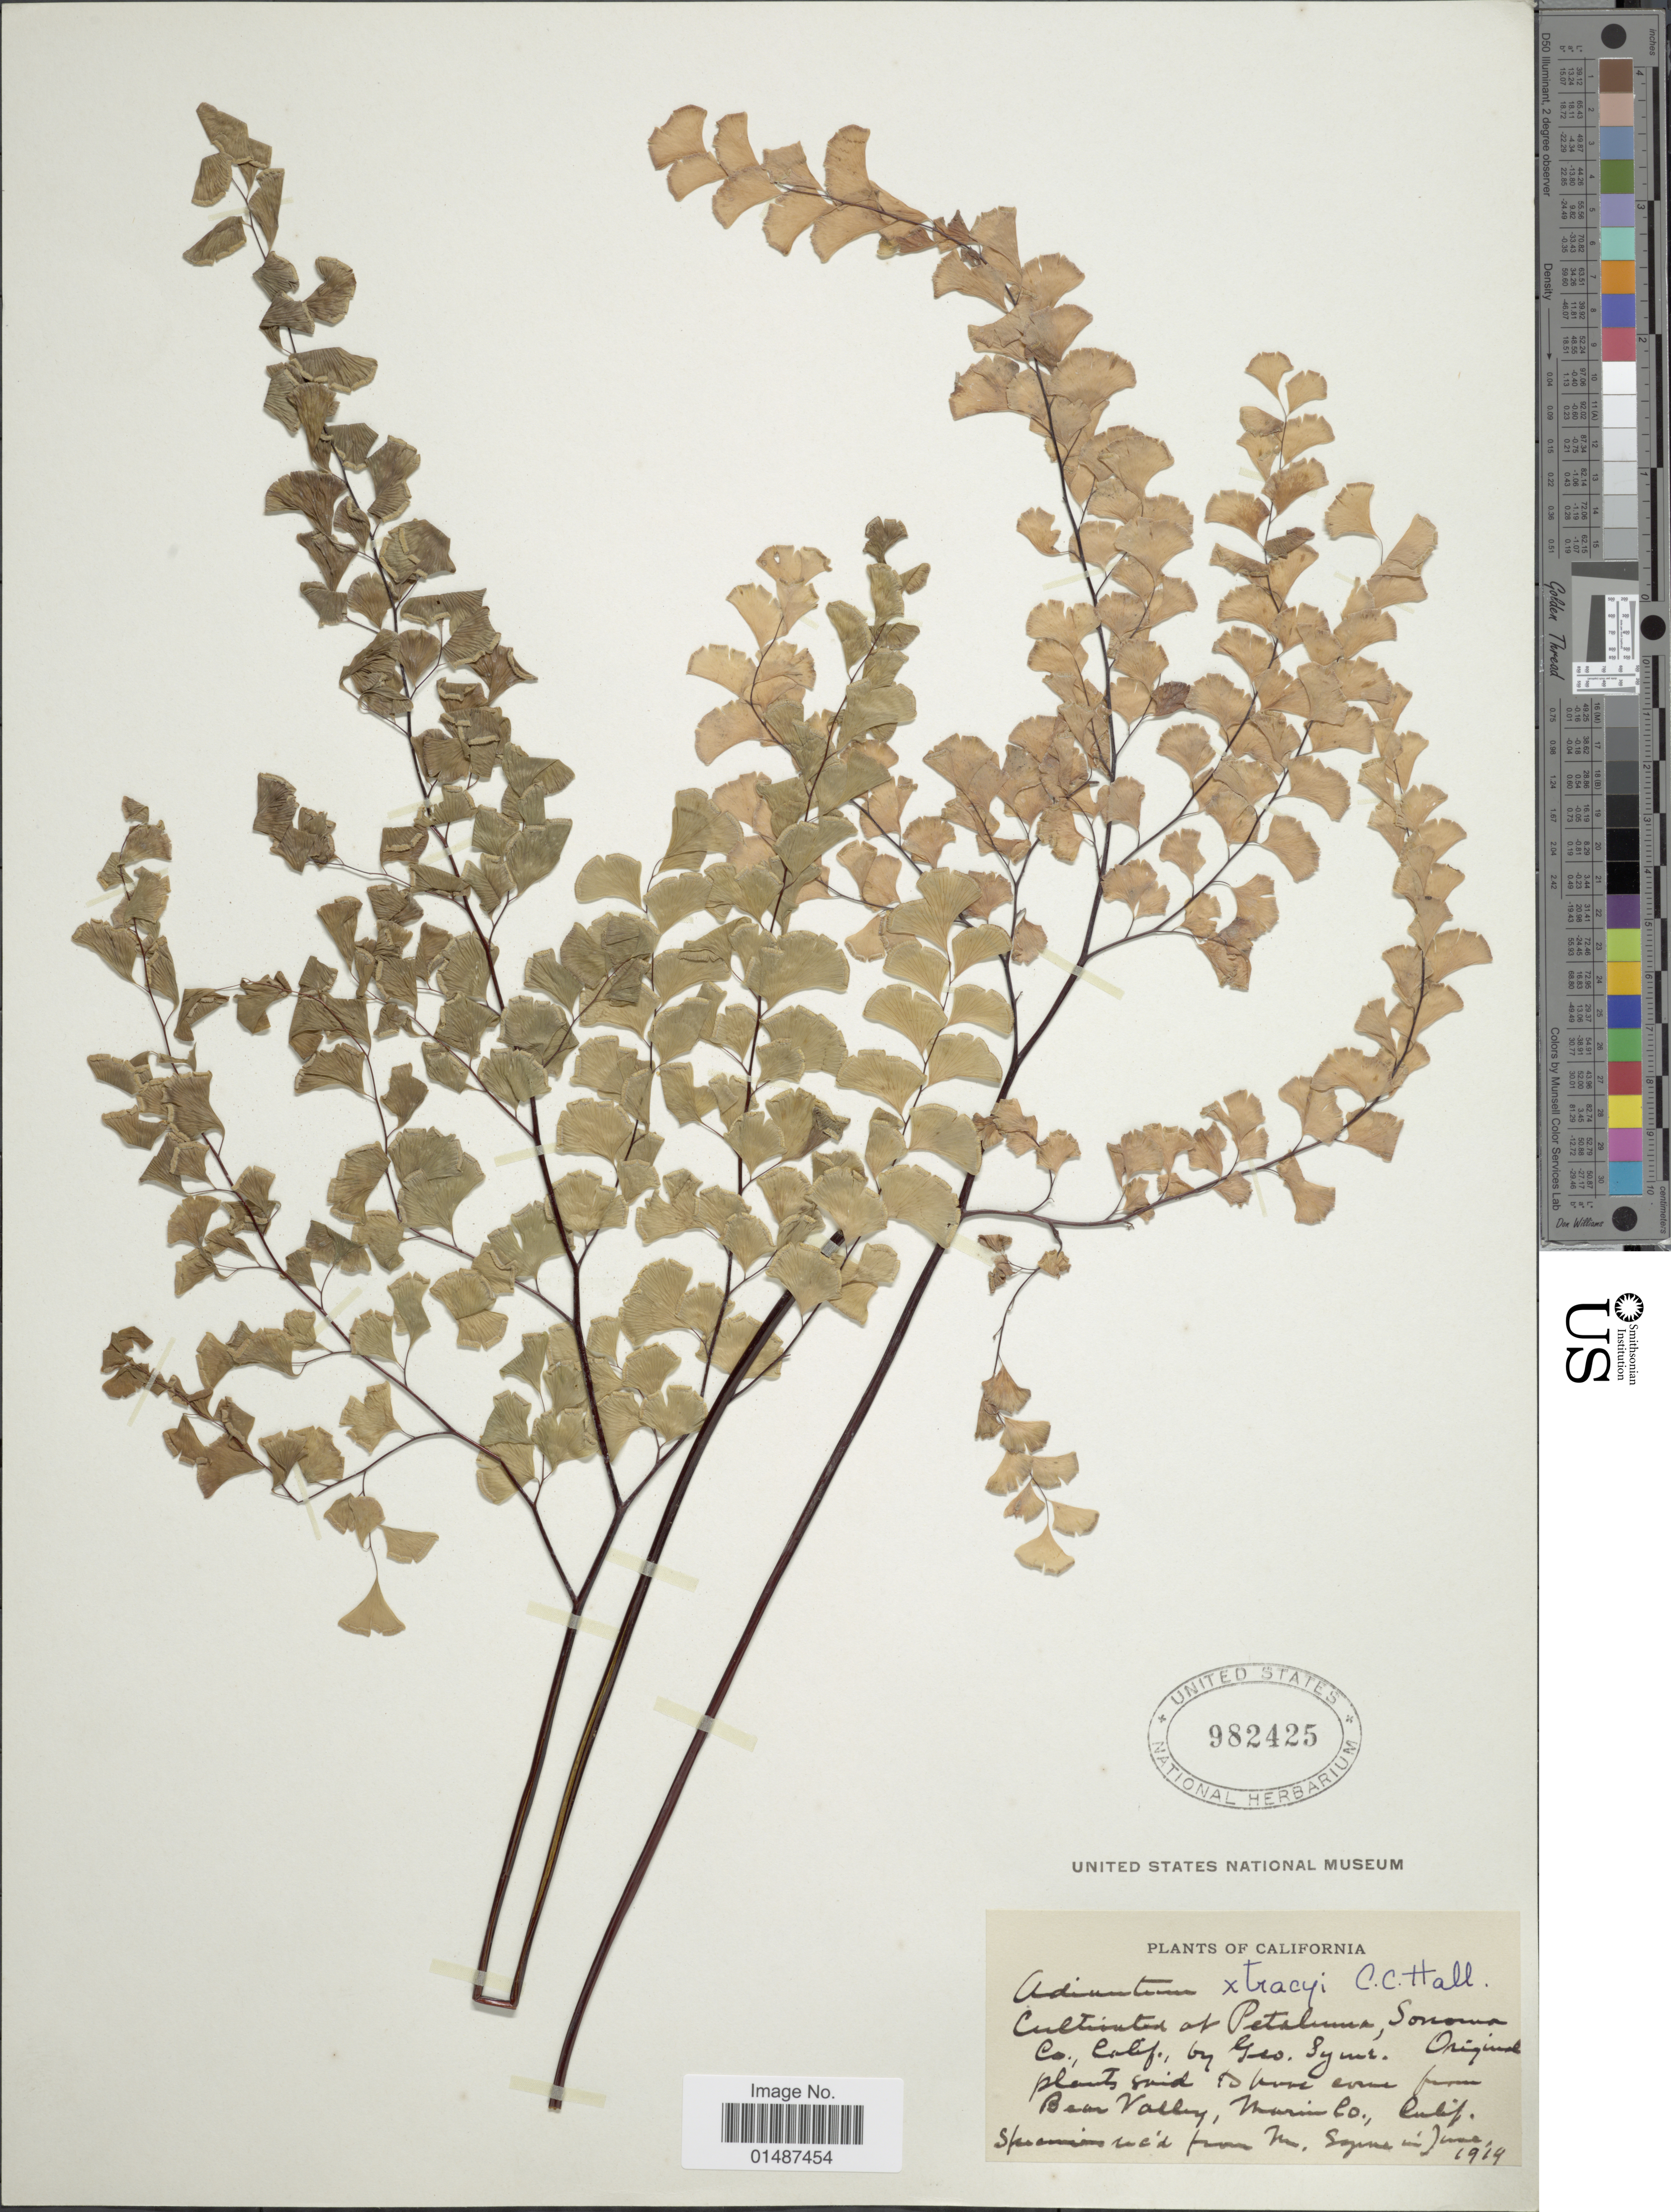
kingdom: Plantae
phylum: Tracheophyta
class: Polypodiopsida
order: Polypodiales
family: Pteridaceae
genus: Adiantum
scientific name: Adiantum x tracyi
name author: C.C. Hall ex W.H. Wagner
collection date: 1919-06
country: United States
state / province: California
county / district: Sonoma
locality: Cultivated at Petaluma, Sonoma Co., Calif., by Geo. Syme.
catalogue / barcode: US 982425